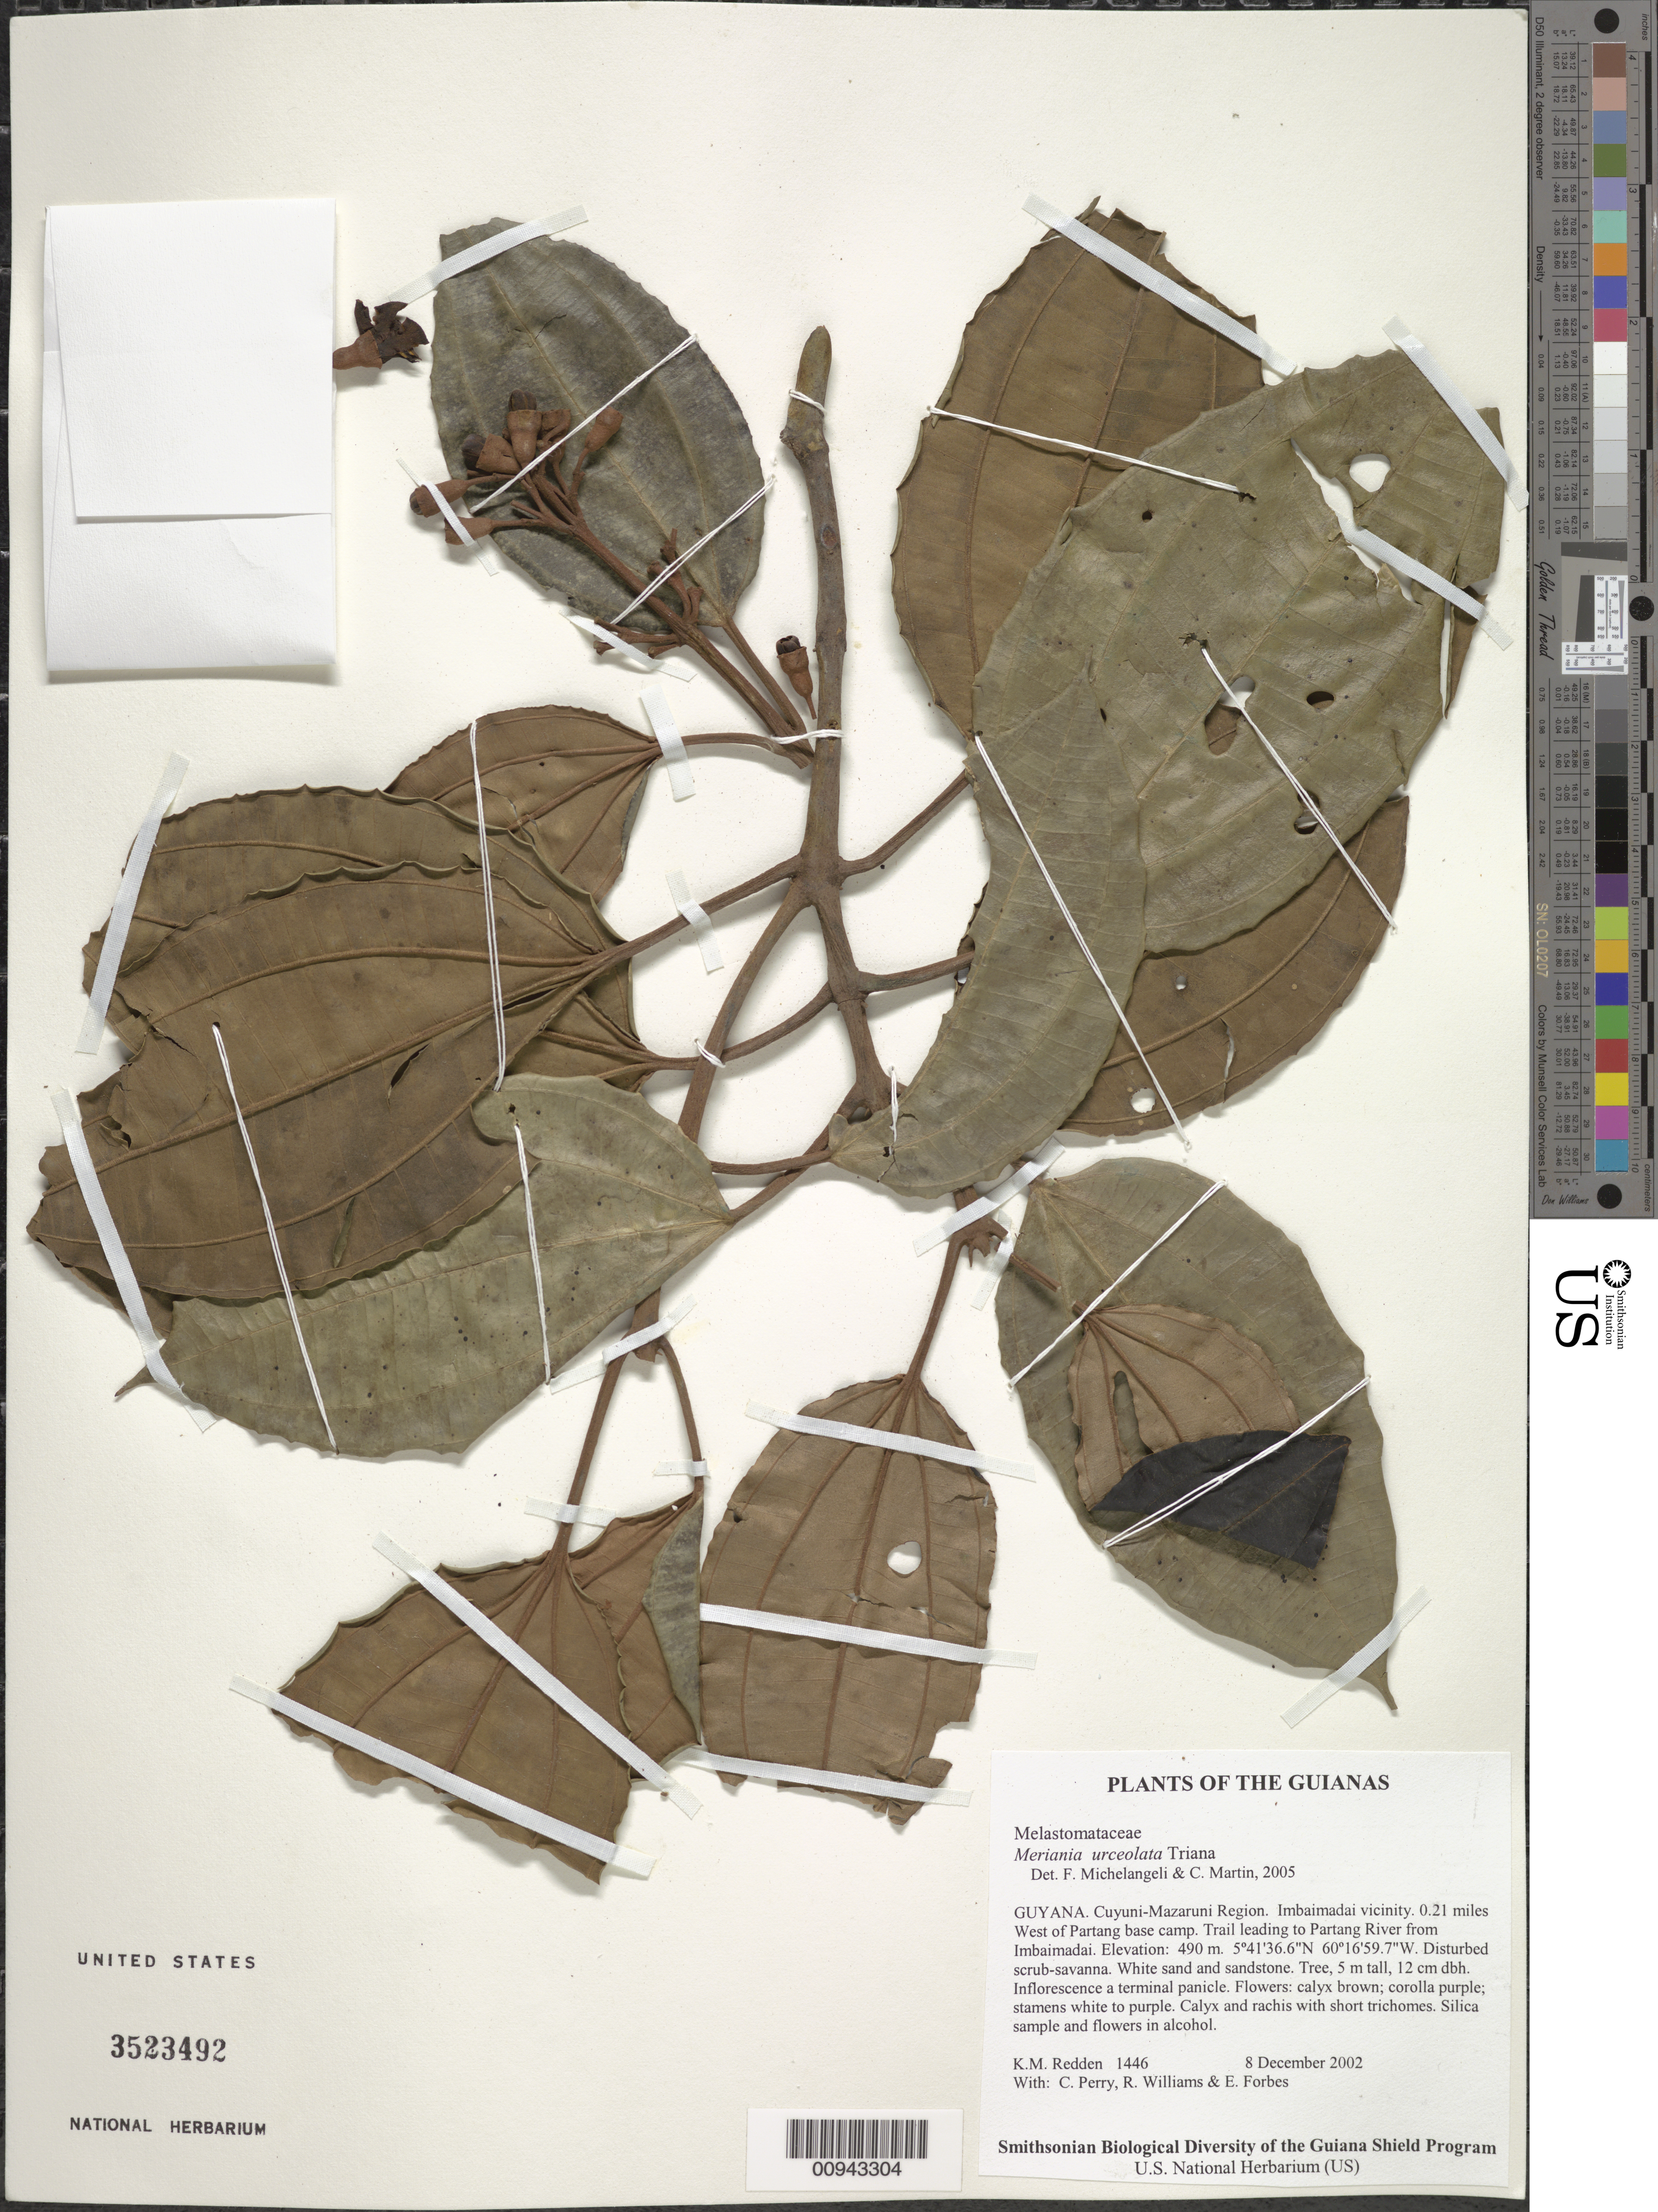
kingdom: Plantae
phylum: Tracheophyta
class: Magnoliopsida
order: Myrtales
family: Melastomataceae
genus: Meriania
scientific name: Meriania urceolata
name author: Triana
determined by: Michelangeli, F. A.; Martin, C.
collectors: K. M. Redden, C. Perry, R. Williams & E. Forbes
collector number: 1446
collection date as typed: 8 December 2002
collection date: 2002-12-08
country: Guyana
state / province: Cuyuni-Mazaruni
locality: Imbaimadai vicinity. 0.21 miles West of Partang base camp. Trail leading to Partang River from Imbaimadai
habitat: Disturbed scrub-savanna. White sand and sandstone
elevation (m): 490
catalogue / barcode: US 3523492